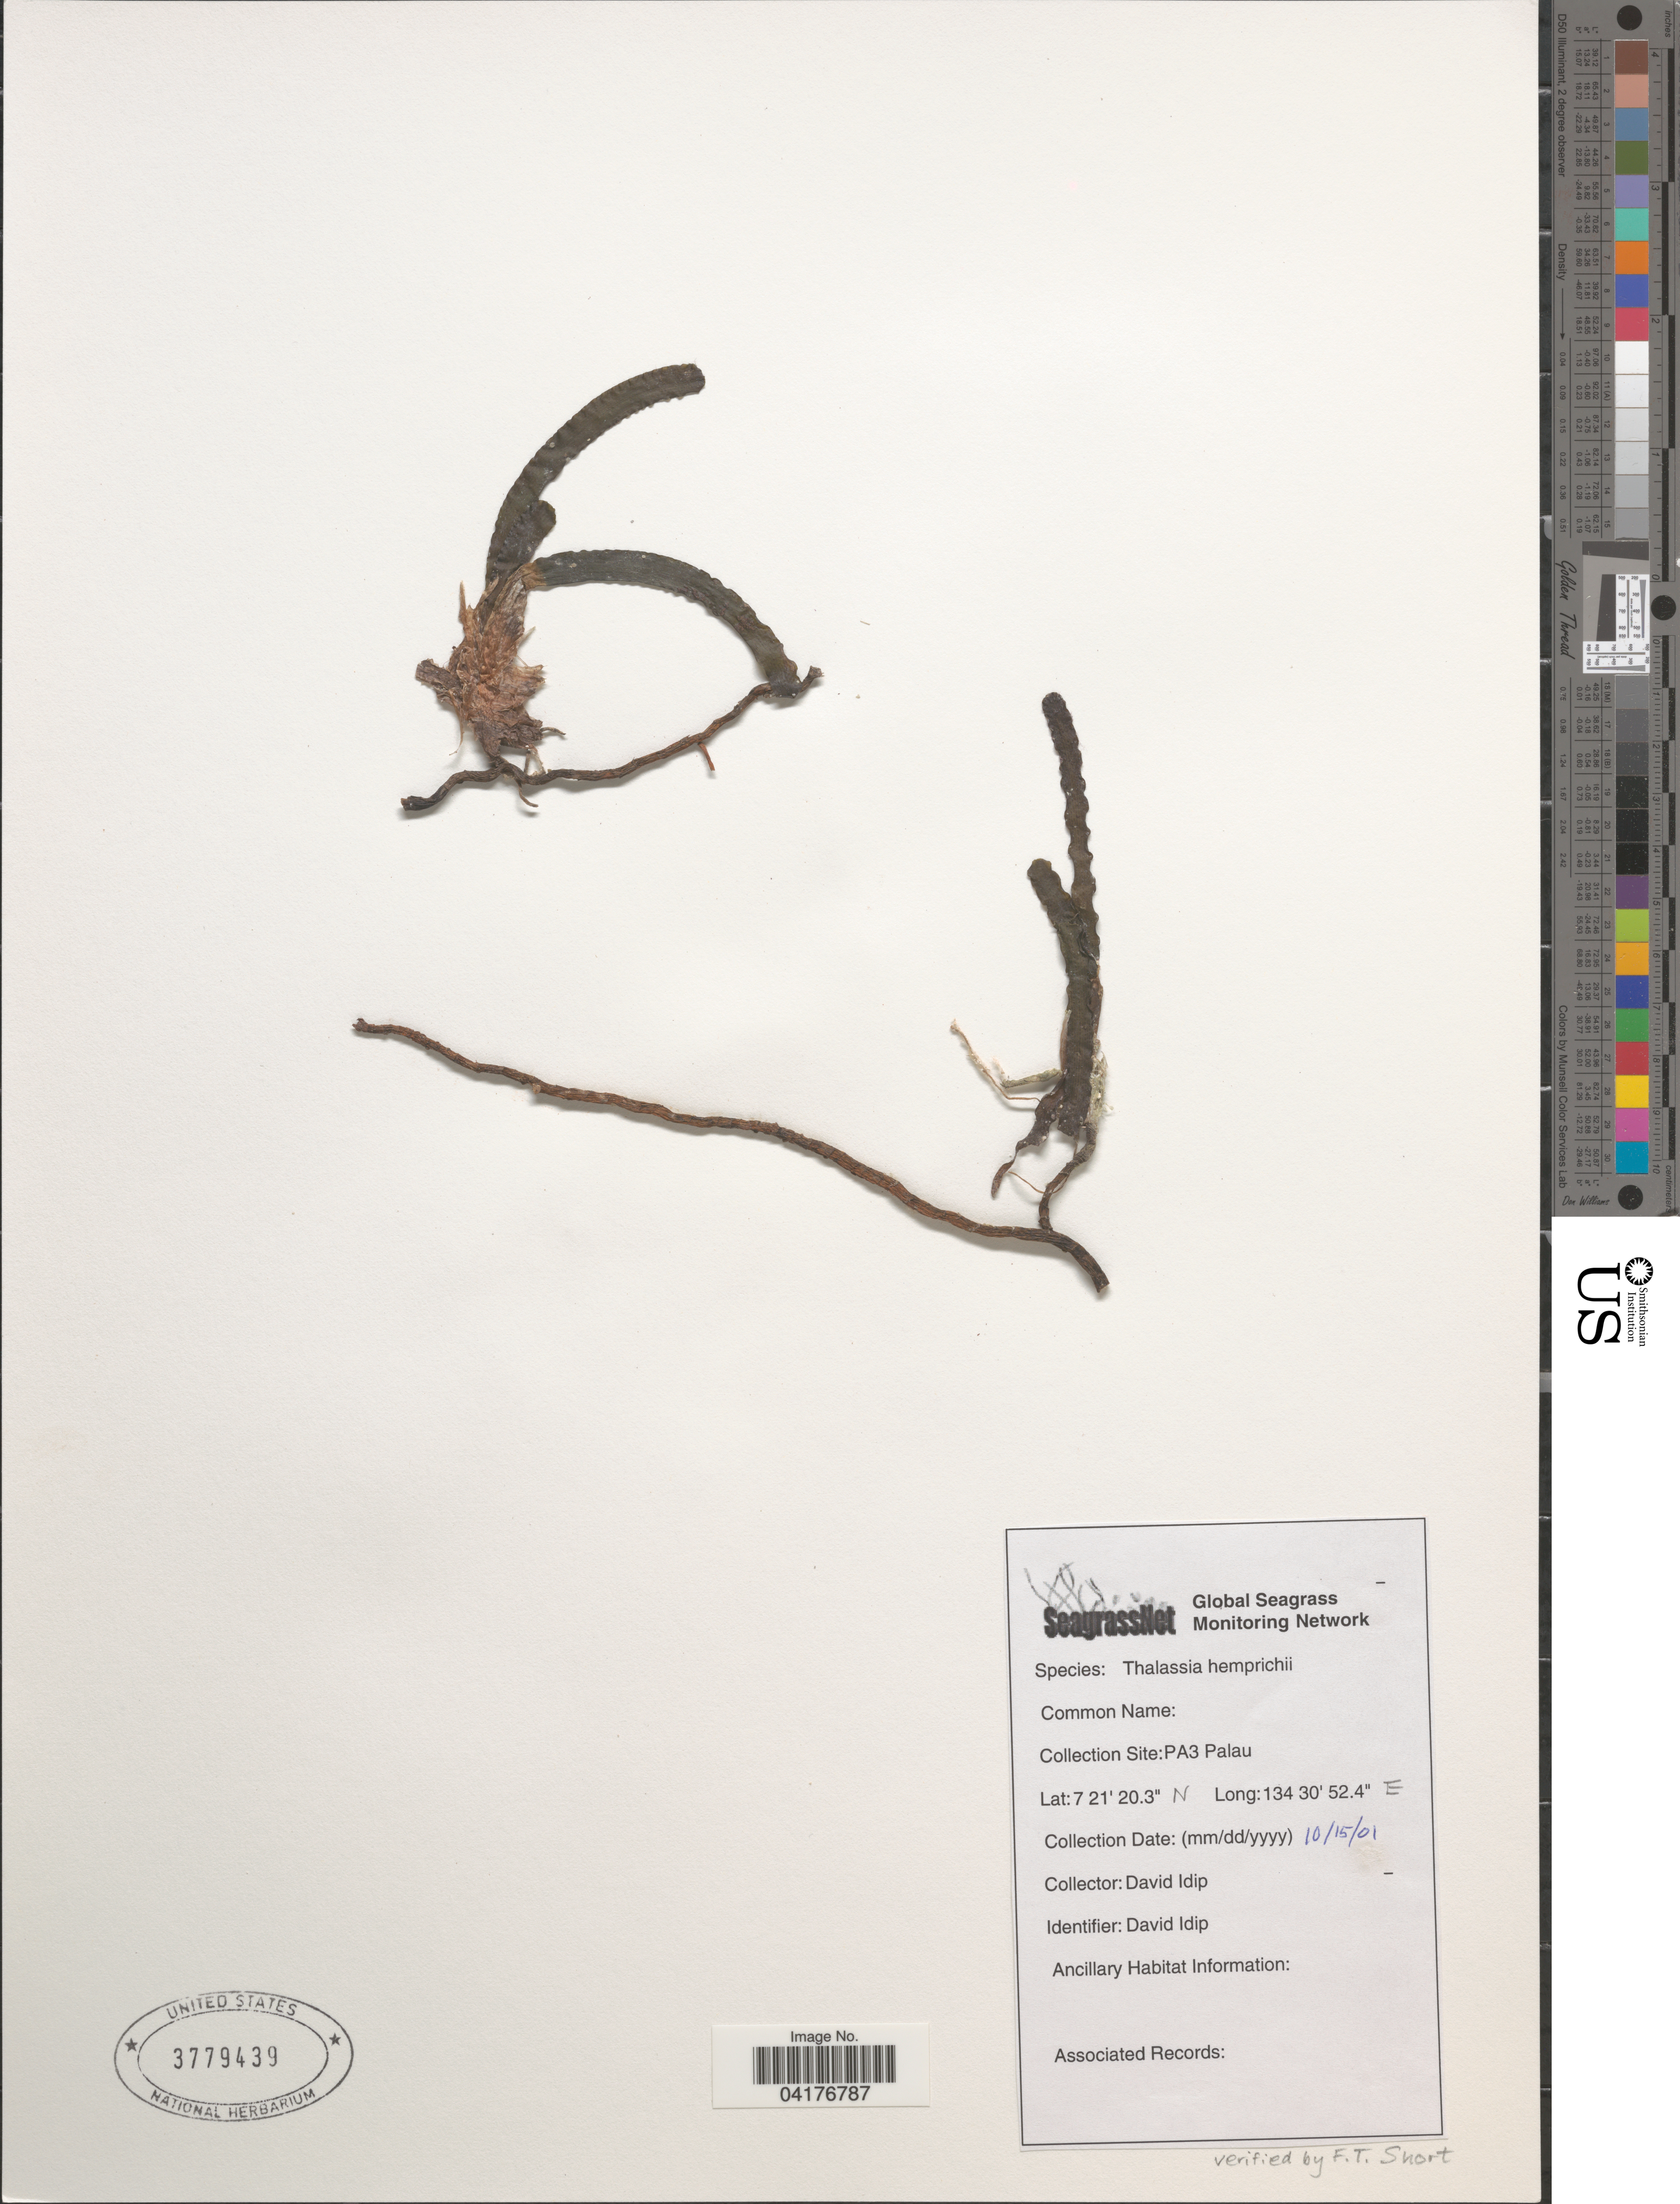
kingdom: Plantae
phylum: Tracheophyta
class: Liliopsida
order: Alismatales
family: Hydrocharitaceae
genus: Enhalus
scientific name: Enhalus acoroides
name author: (L. f.) Royle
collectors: D. Idip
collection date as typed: Transcribed d/m/y: 15/10/1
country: Palau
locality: PA3 Palau.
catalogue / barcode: US 3779439